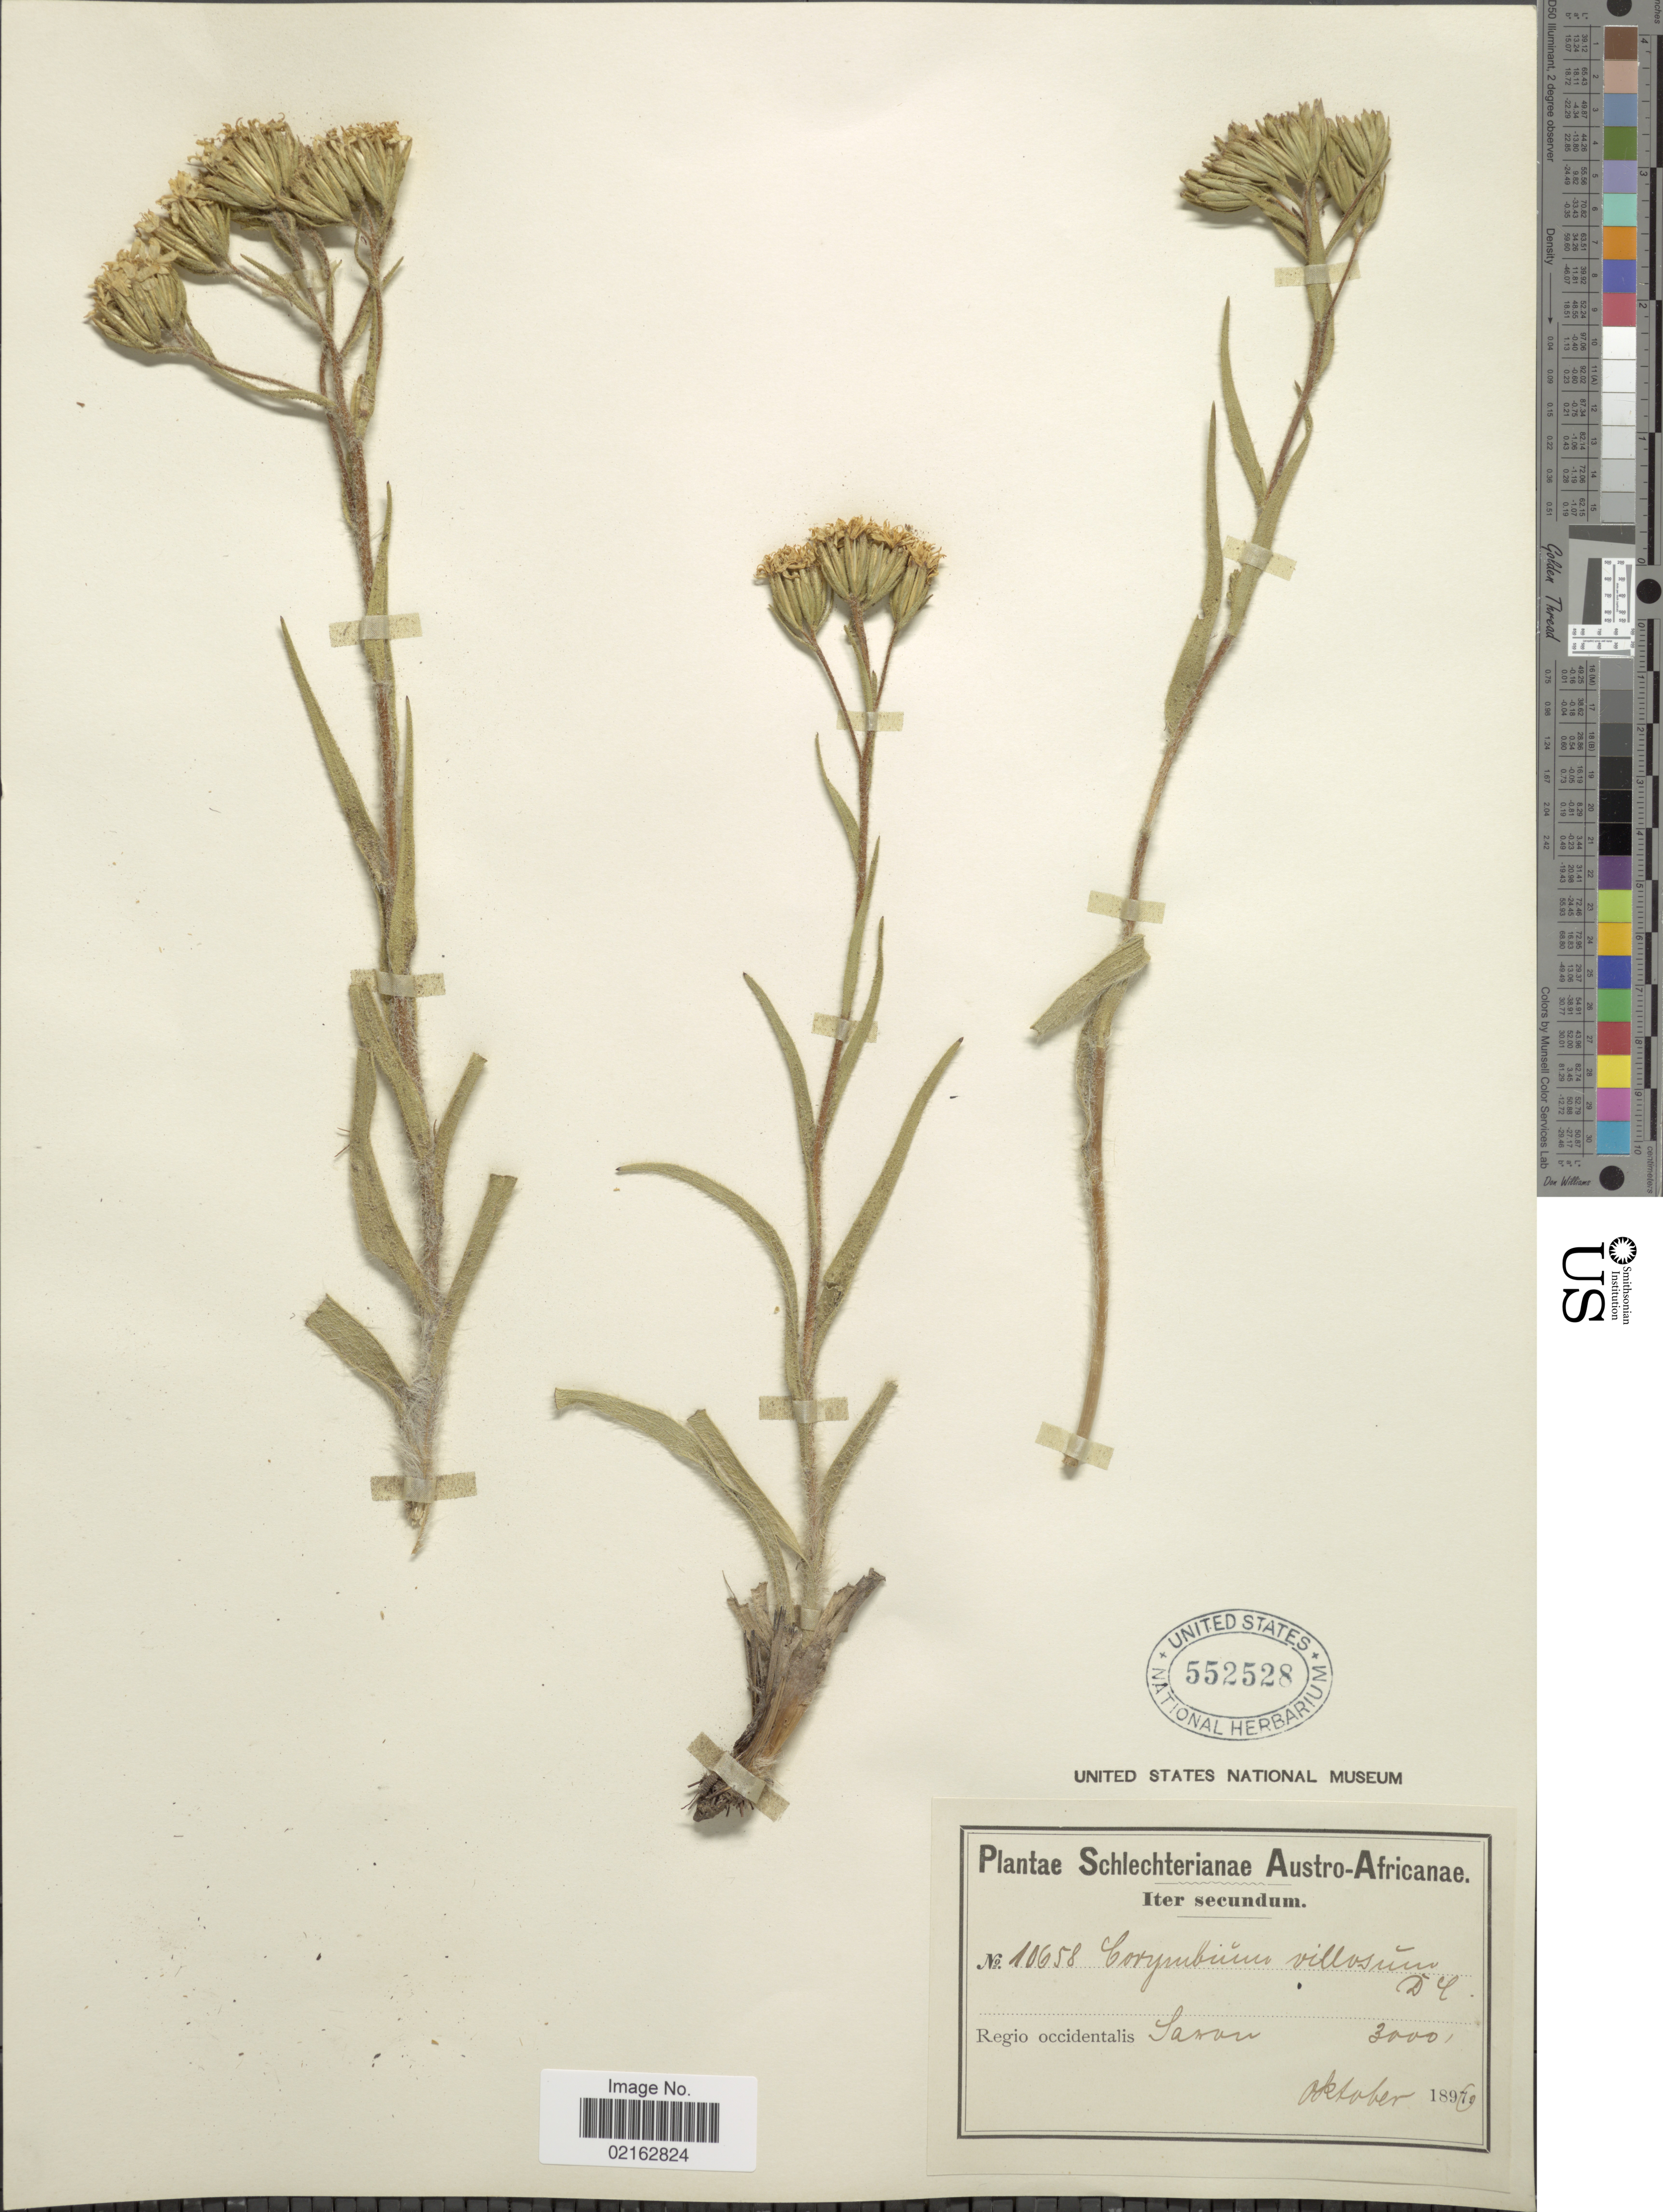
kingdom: Plantae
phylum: Tracheophyta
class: Magnoliopsida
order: Asterales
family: Asteraceae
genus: Corymbium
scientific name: Corymbium villosum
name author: Less.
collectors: Schlechter, --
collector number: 10658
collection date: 1896-10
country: South Africa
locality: Regio occidentalis Saron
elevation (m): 914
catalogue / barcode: US 552528